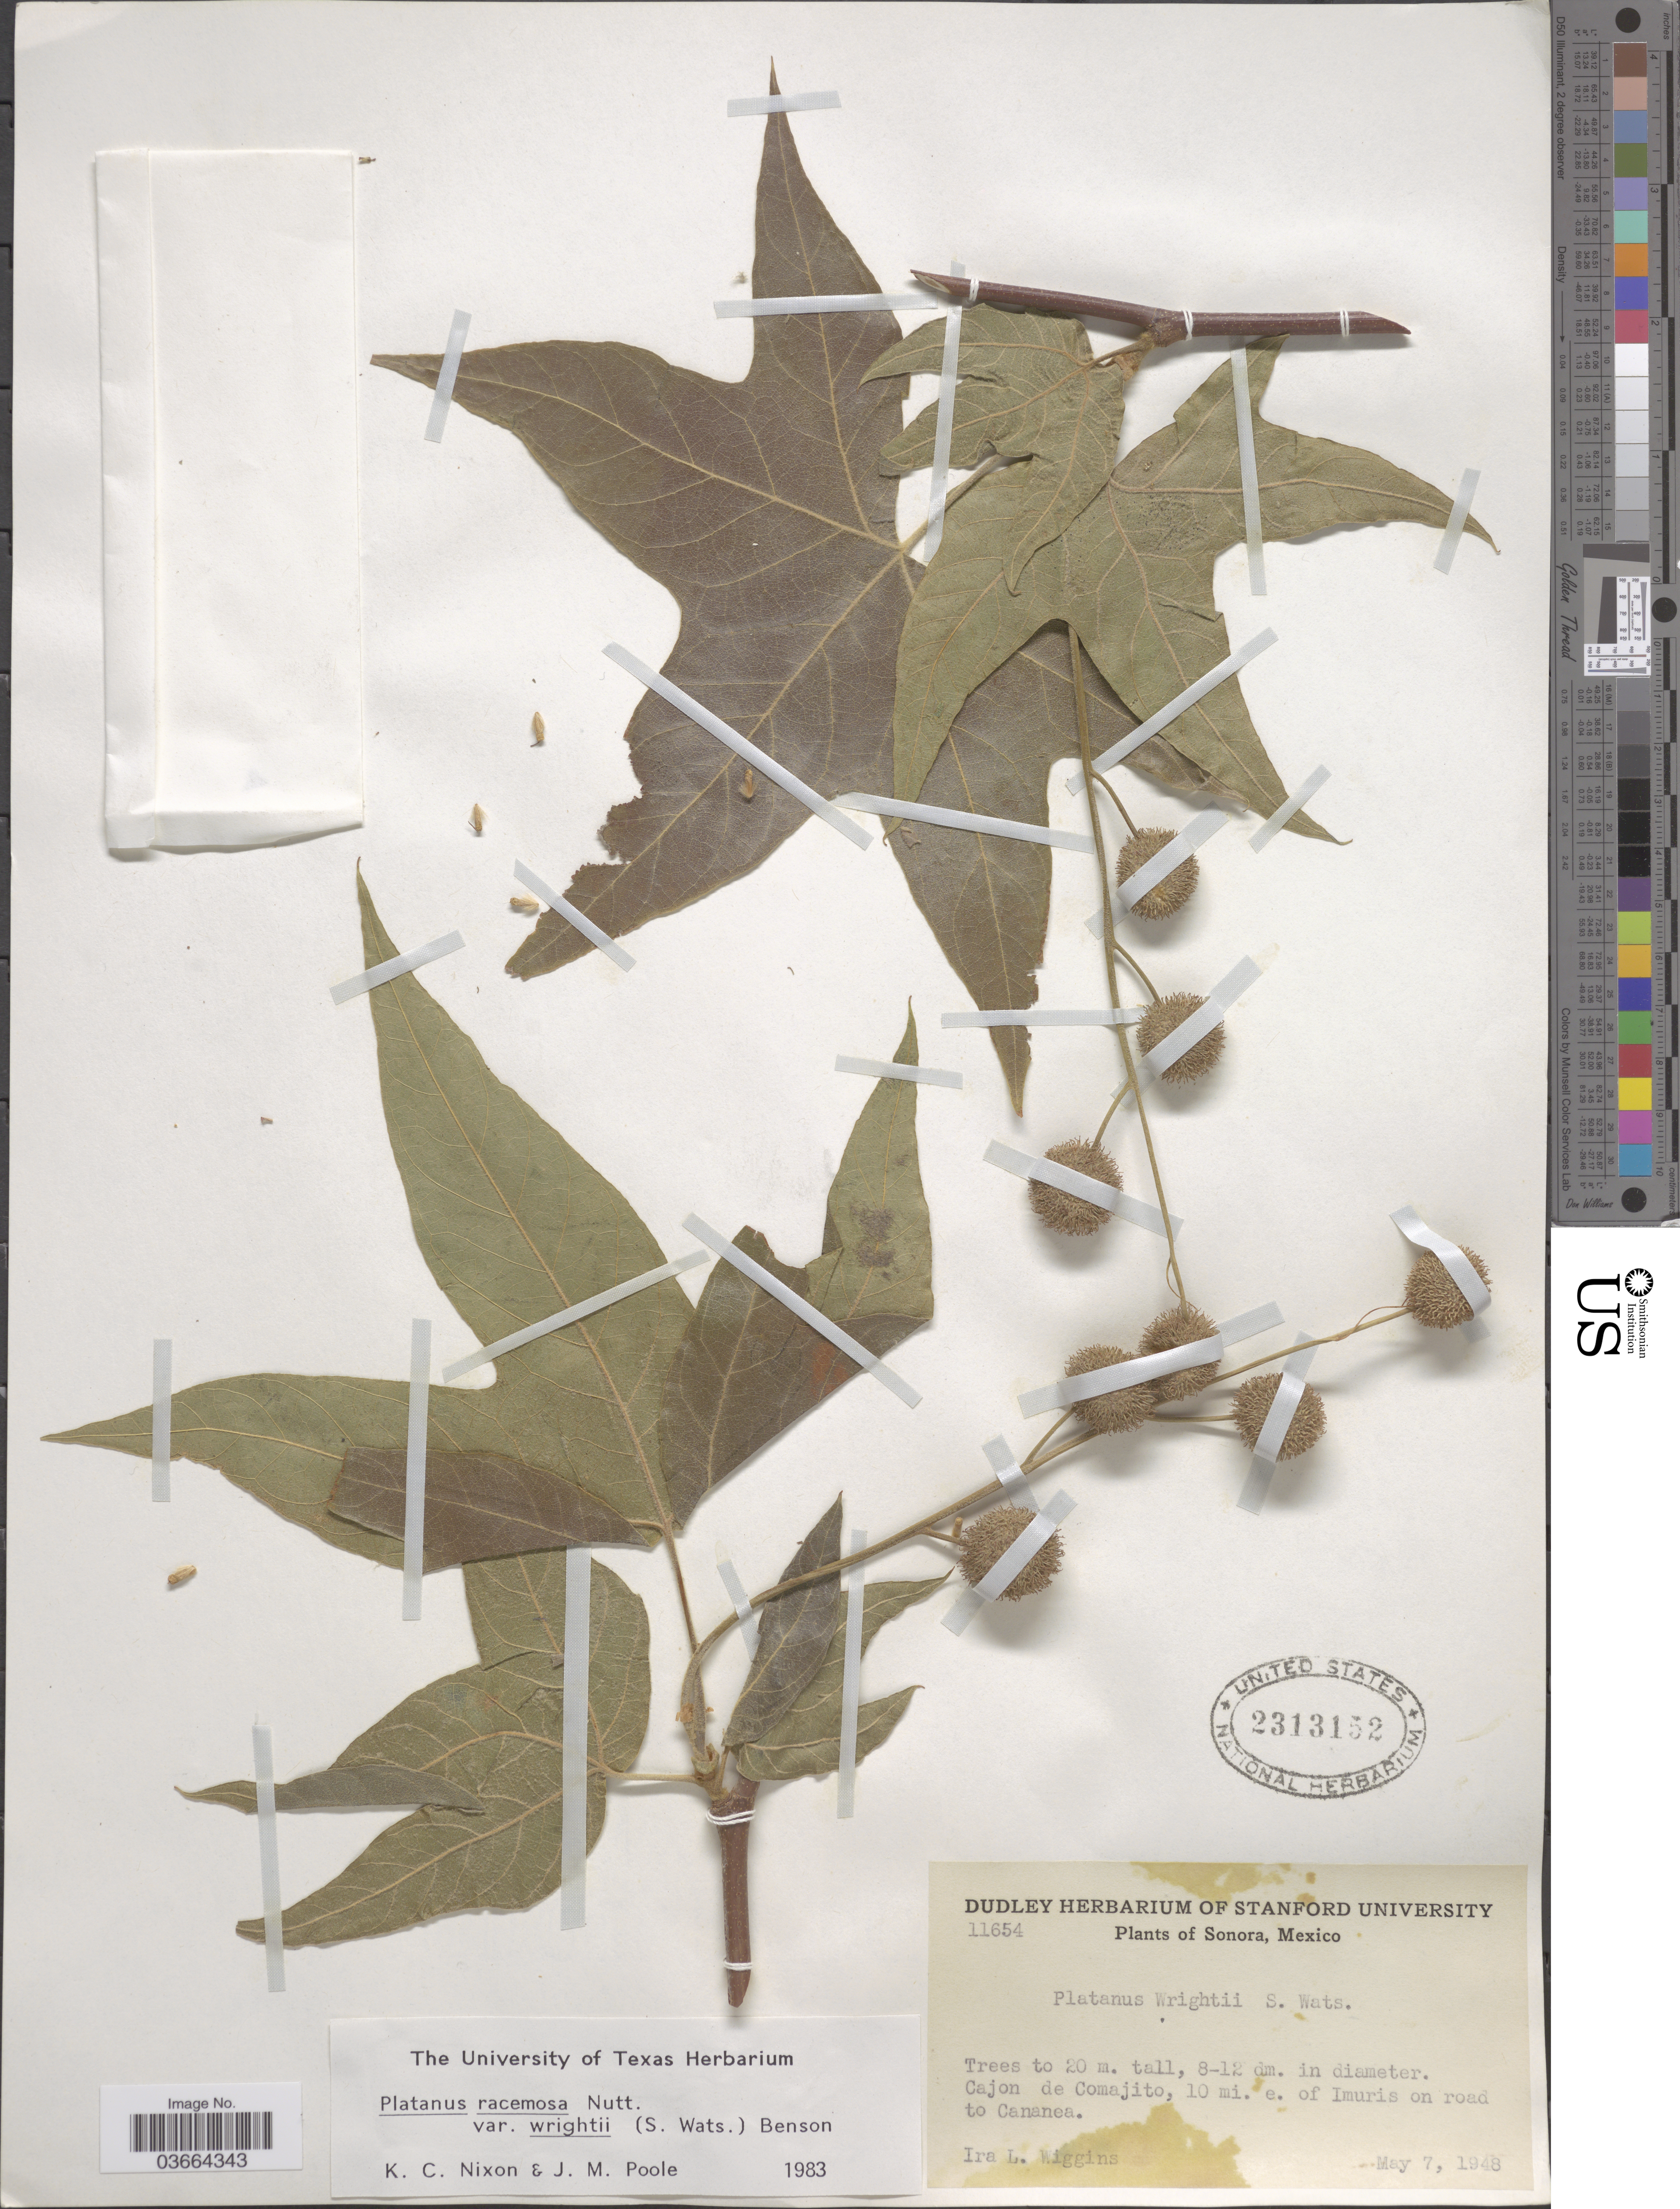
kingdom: Plantae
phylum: Tracheophyta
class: Magnoliopsida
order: Proteales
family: Platanaceae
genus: Platanus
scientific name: Platanus racemosa var. wrightii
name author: (S. Watson) L.D. Benson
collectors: I. L. Wiggins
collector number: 11654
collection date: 1948-05-07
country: Mexico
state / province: Sonora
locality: Cajon de Comajito, 10 mi. e. of Imuris on road to Cananea.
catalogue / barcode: US 2313152